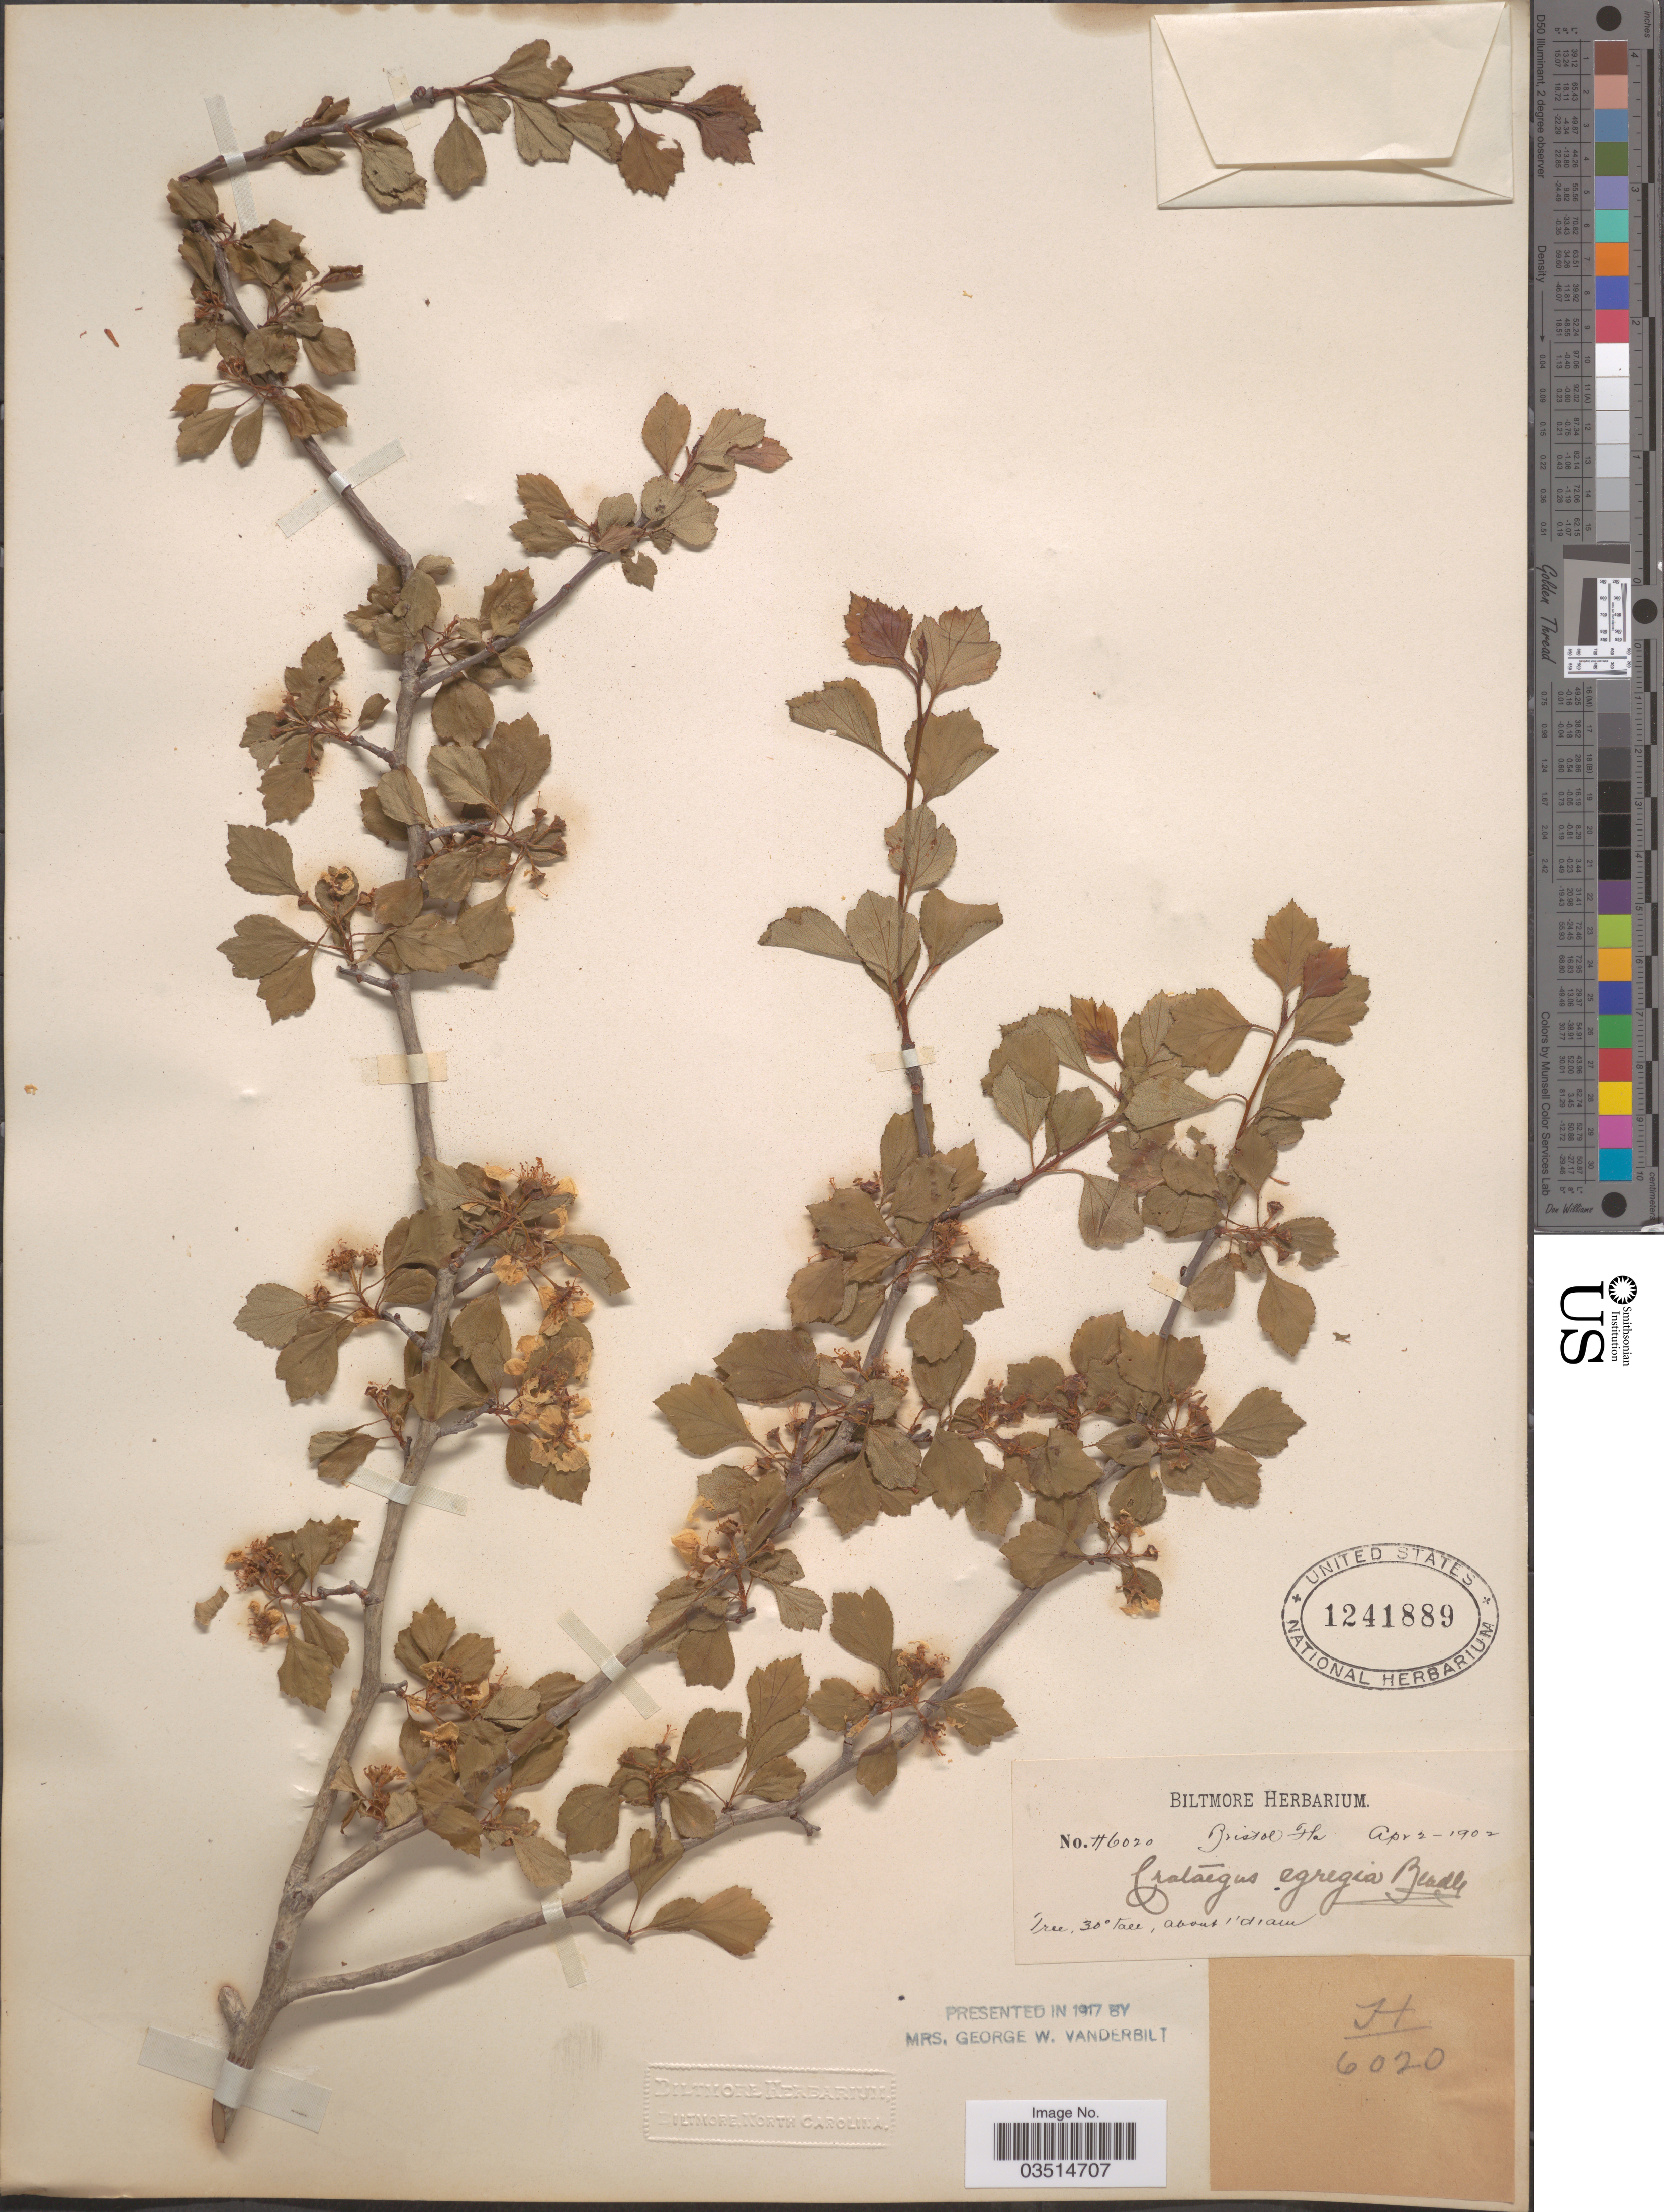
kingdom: Plantae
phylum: Tracheophyta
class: Magnoliopsida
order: Rosales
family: Rosaceae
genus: Crataegus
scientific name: Crataegus egregia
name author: Beadle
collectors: ex herb. Biltmore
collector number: H6020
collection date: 1902-04-02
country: United States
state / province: Florida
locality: Bristol.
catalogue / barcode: US 1241889